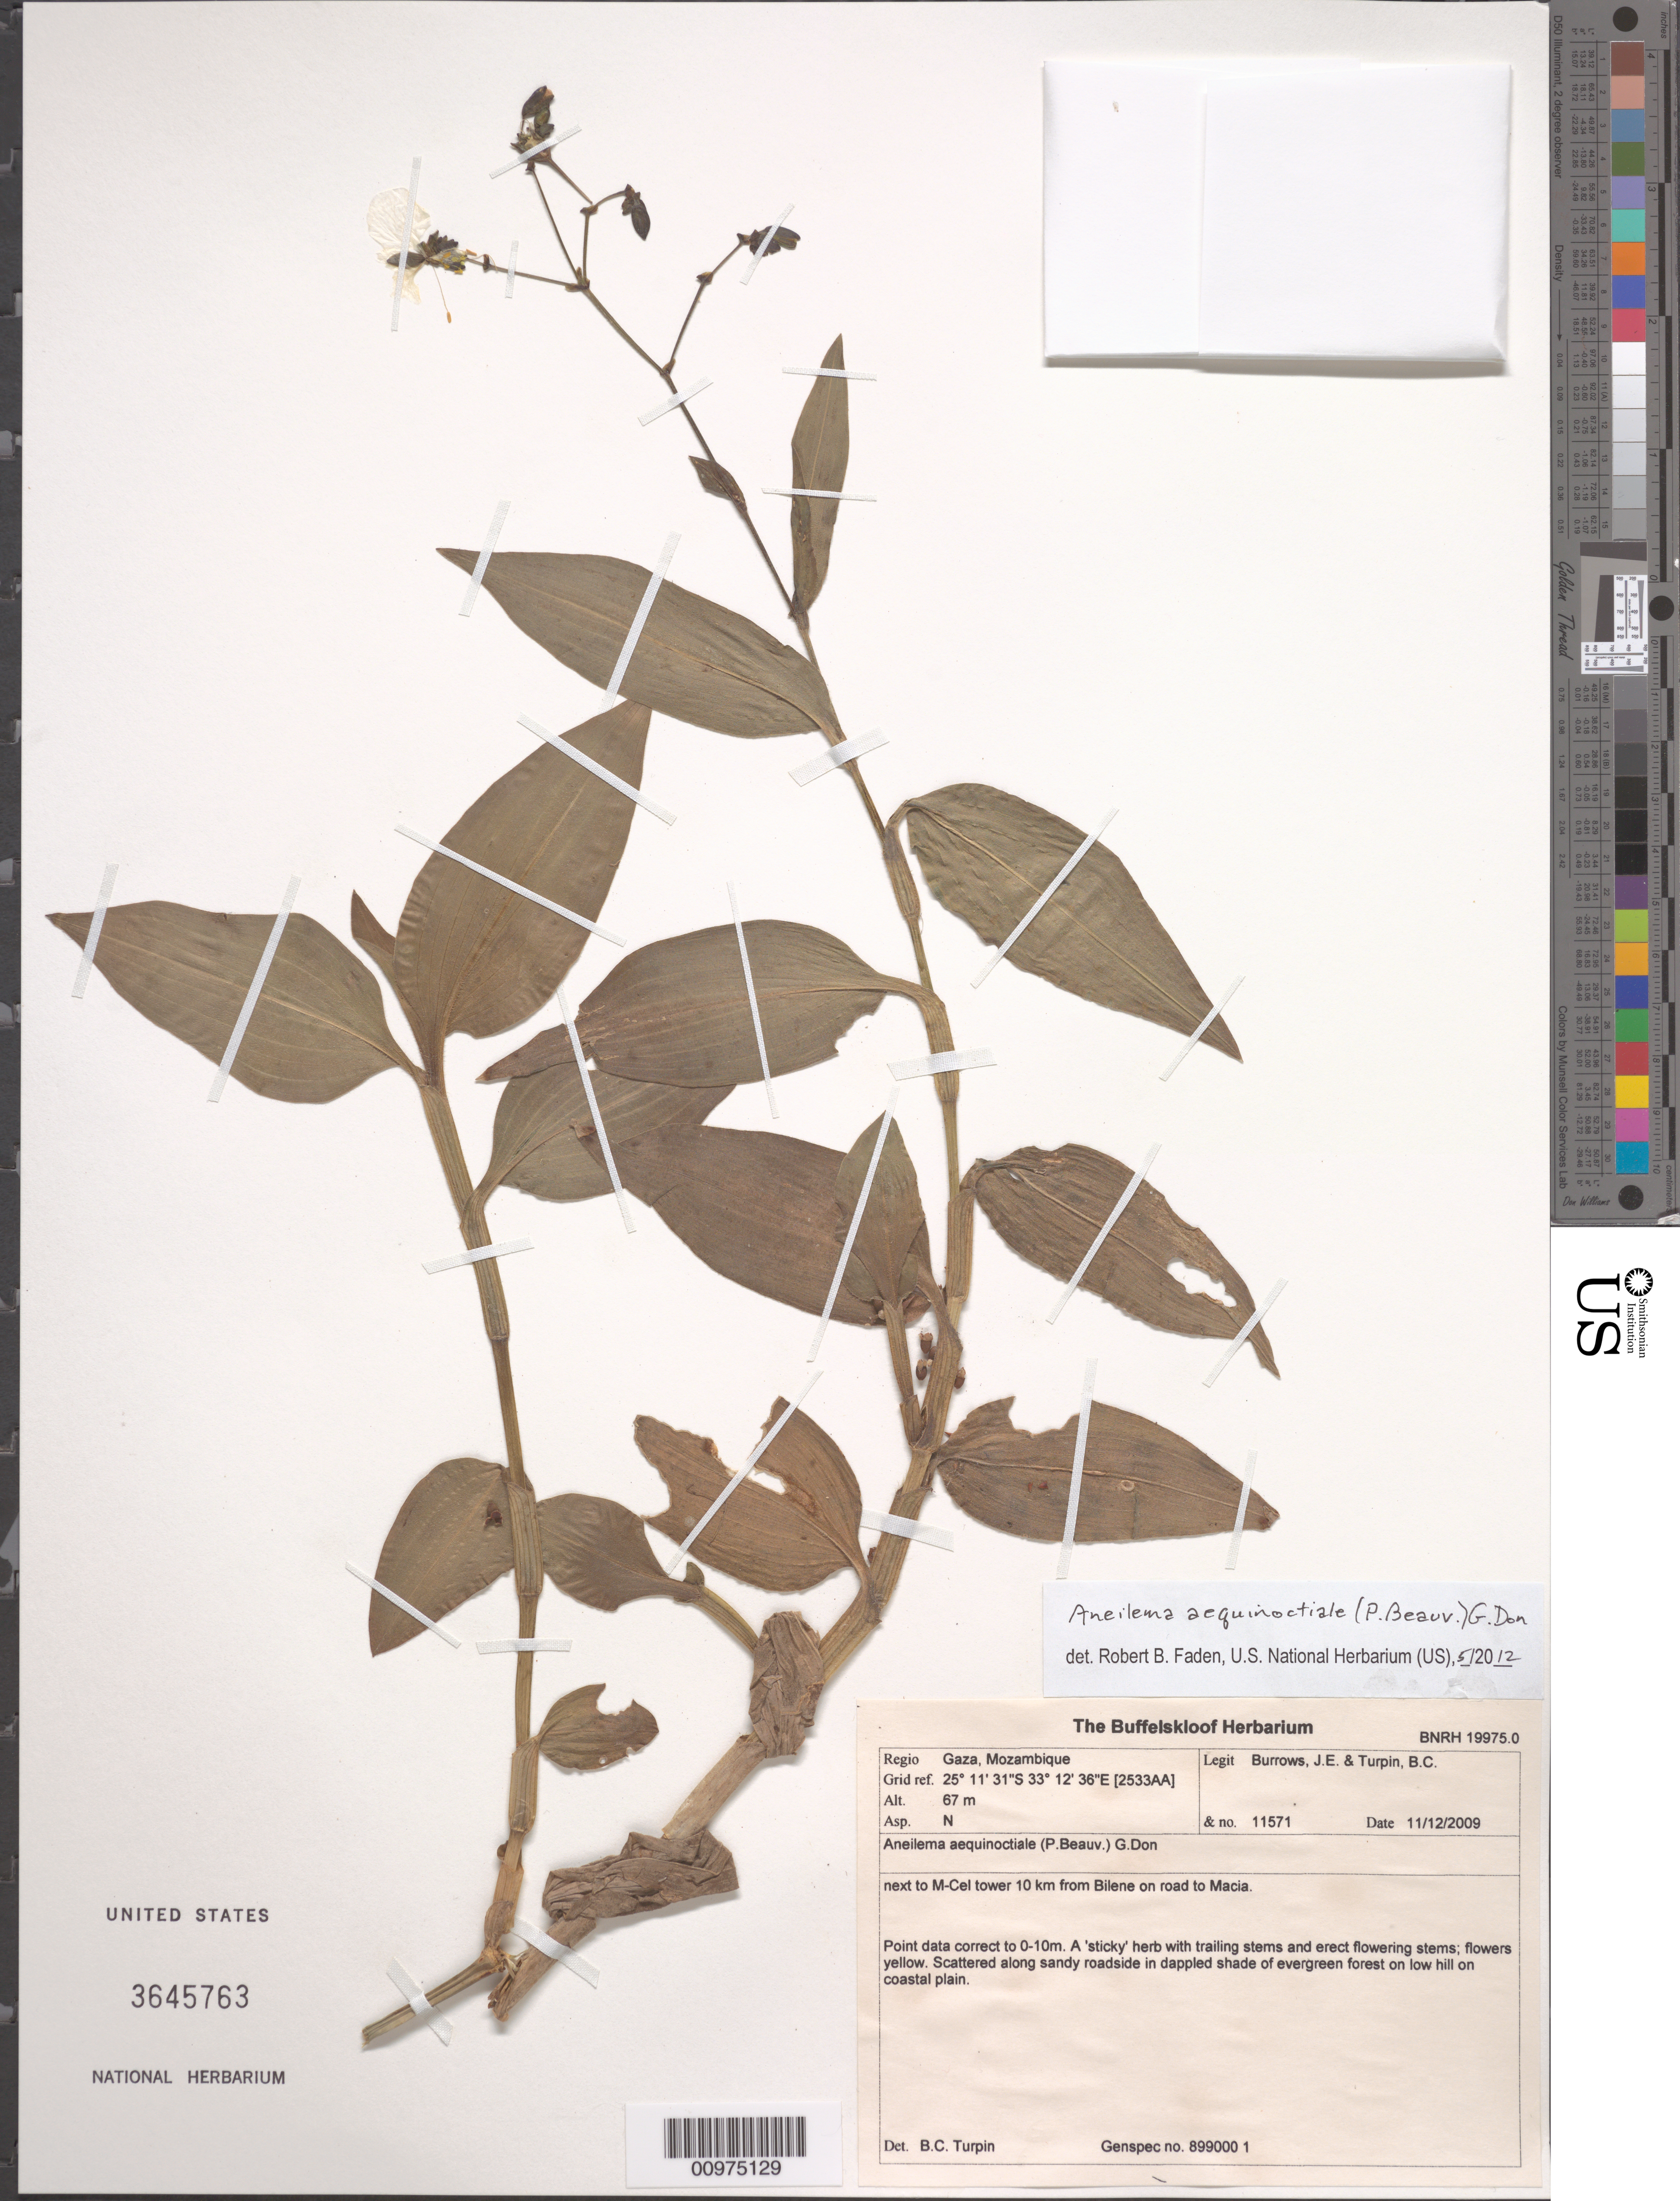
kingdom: Plantae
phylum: Tracheophyta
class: Liliopsida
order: Commelinales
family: Commelinaceae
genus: Aneilema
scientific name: Aneilema aequinoctiale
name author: (P. Beauv.) Loudon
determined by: Faden, Robert B., (US), Smithsonian Institution - National Museum of Natural History (UNITED STATES)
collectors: J. Burrows & B. C. Turpin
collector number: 11571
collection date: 2009-12-11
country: Mozambique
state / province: Gaza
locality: next to M-Cel tower 10 km from Bilene on road to Macia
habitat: Scattered along sandy roadside in dappled shade of erergreen forest on low hill on coastal plain.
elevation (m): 67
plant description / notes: GRID REFERENCE: 2533AA Genspec no. 899000 1 Point data correct to0-10 m Asp. N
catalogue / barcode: US 3645763